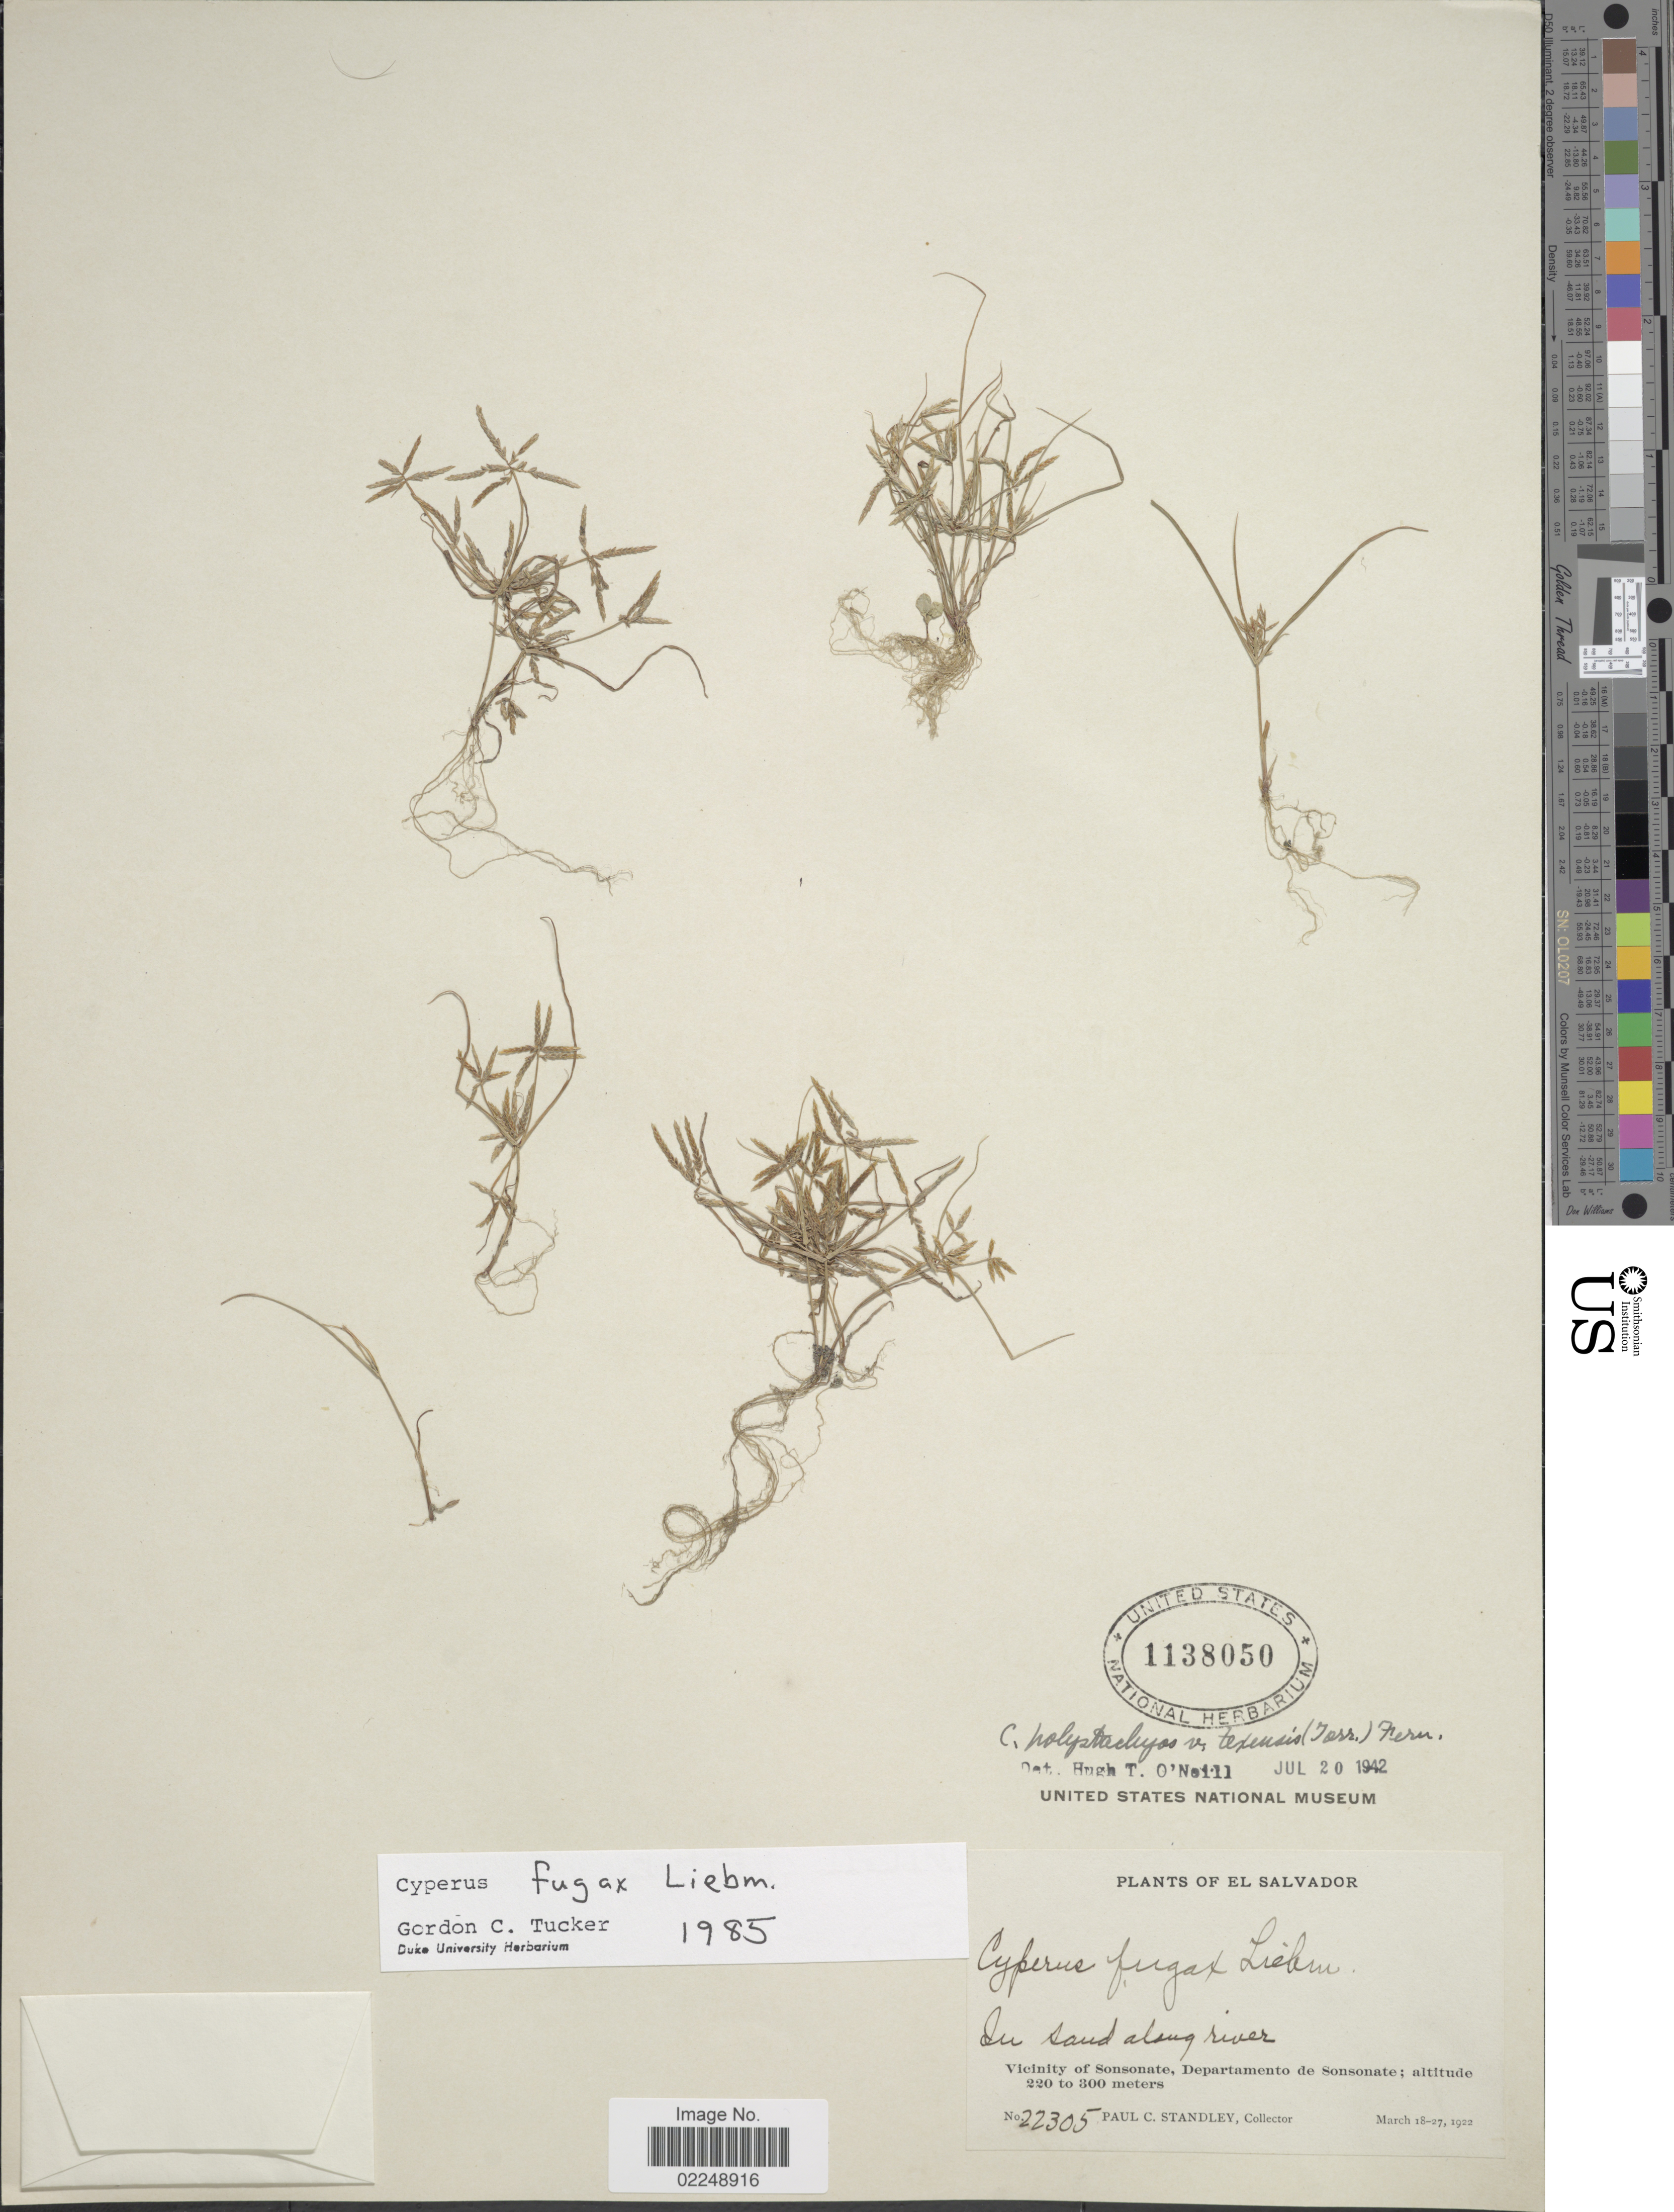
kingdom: Plantae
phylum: Tracheophyta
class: Liliopsida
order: Poales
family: Cyperaceae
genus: Cyperus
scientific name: Cyperus fugax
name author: Liebm.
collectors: P. C. Standley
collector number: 22305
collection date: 1922-03-18/1922-03-27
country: El Salvador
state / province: Sonsonate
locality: Vicinity of Sonsonate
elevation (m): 220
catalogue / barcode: US 1138050